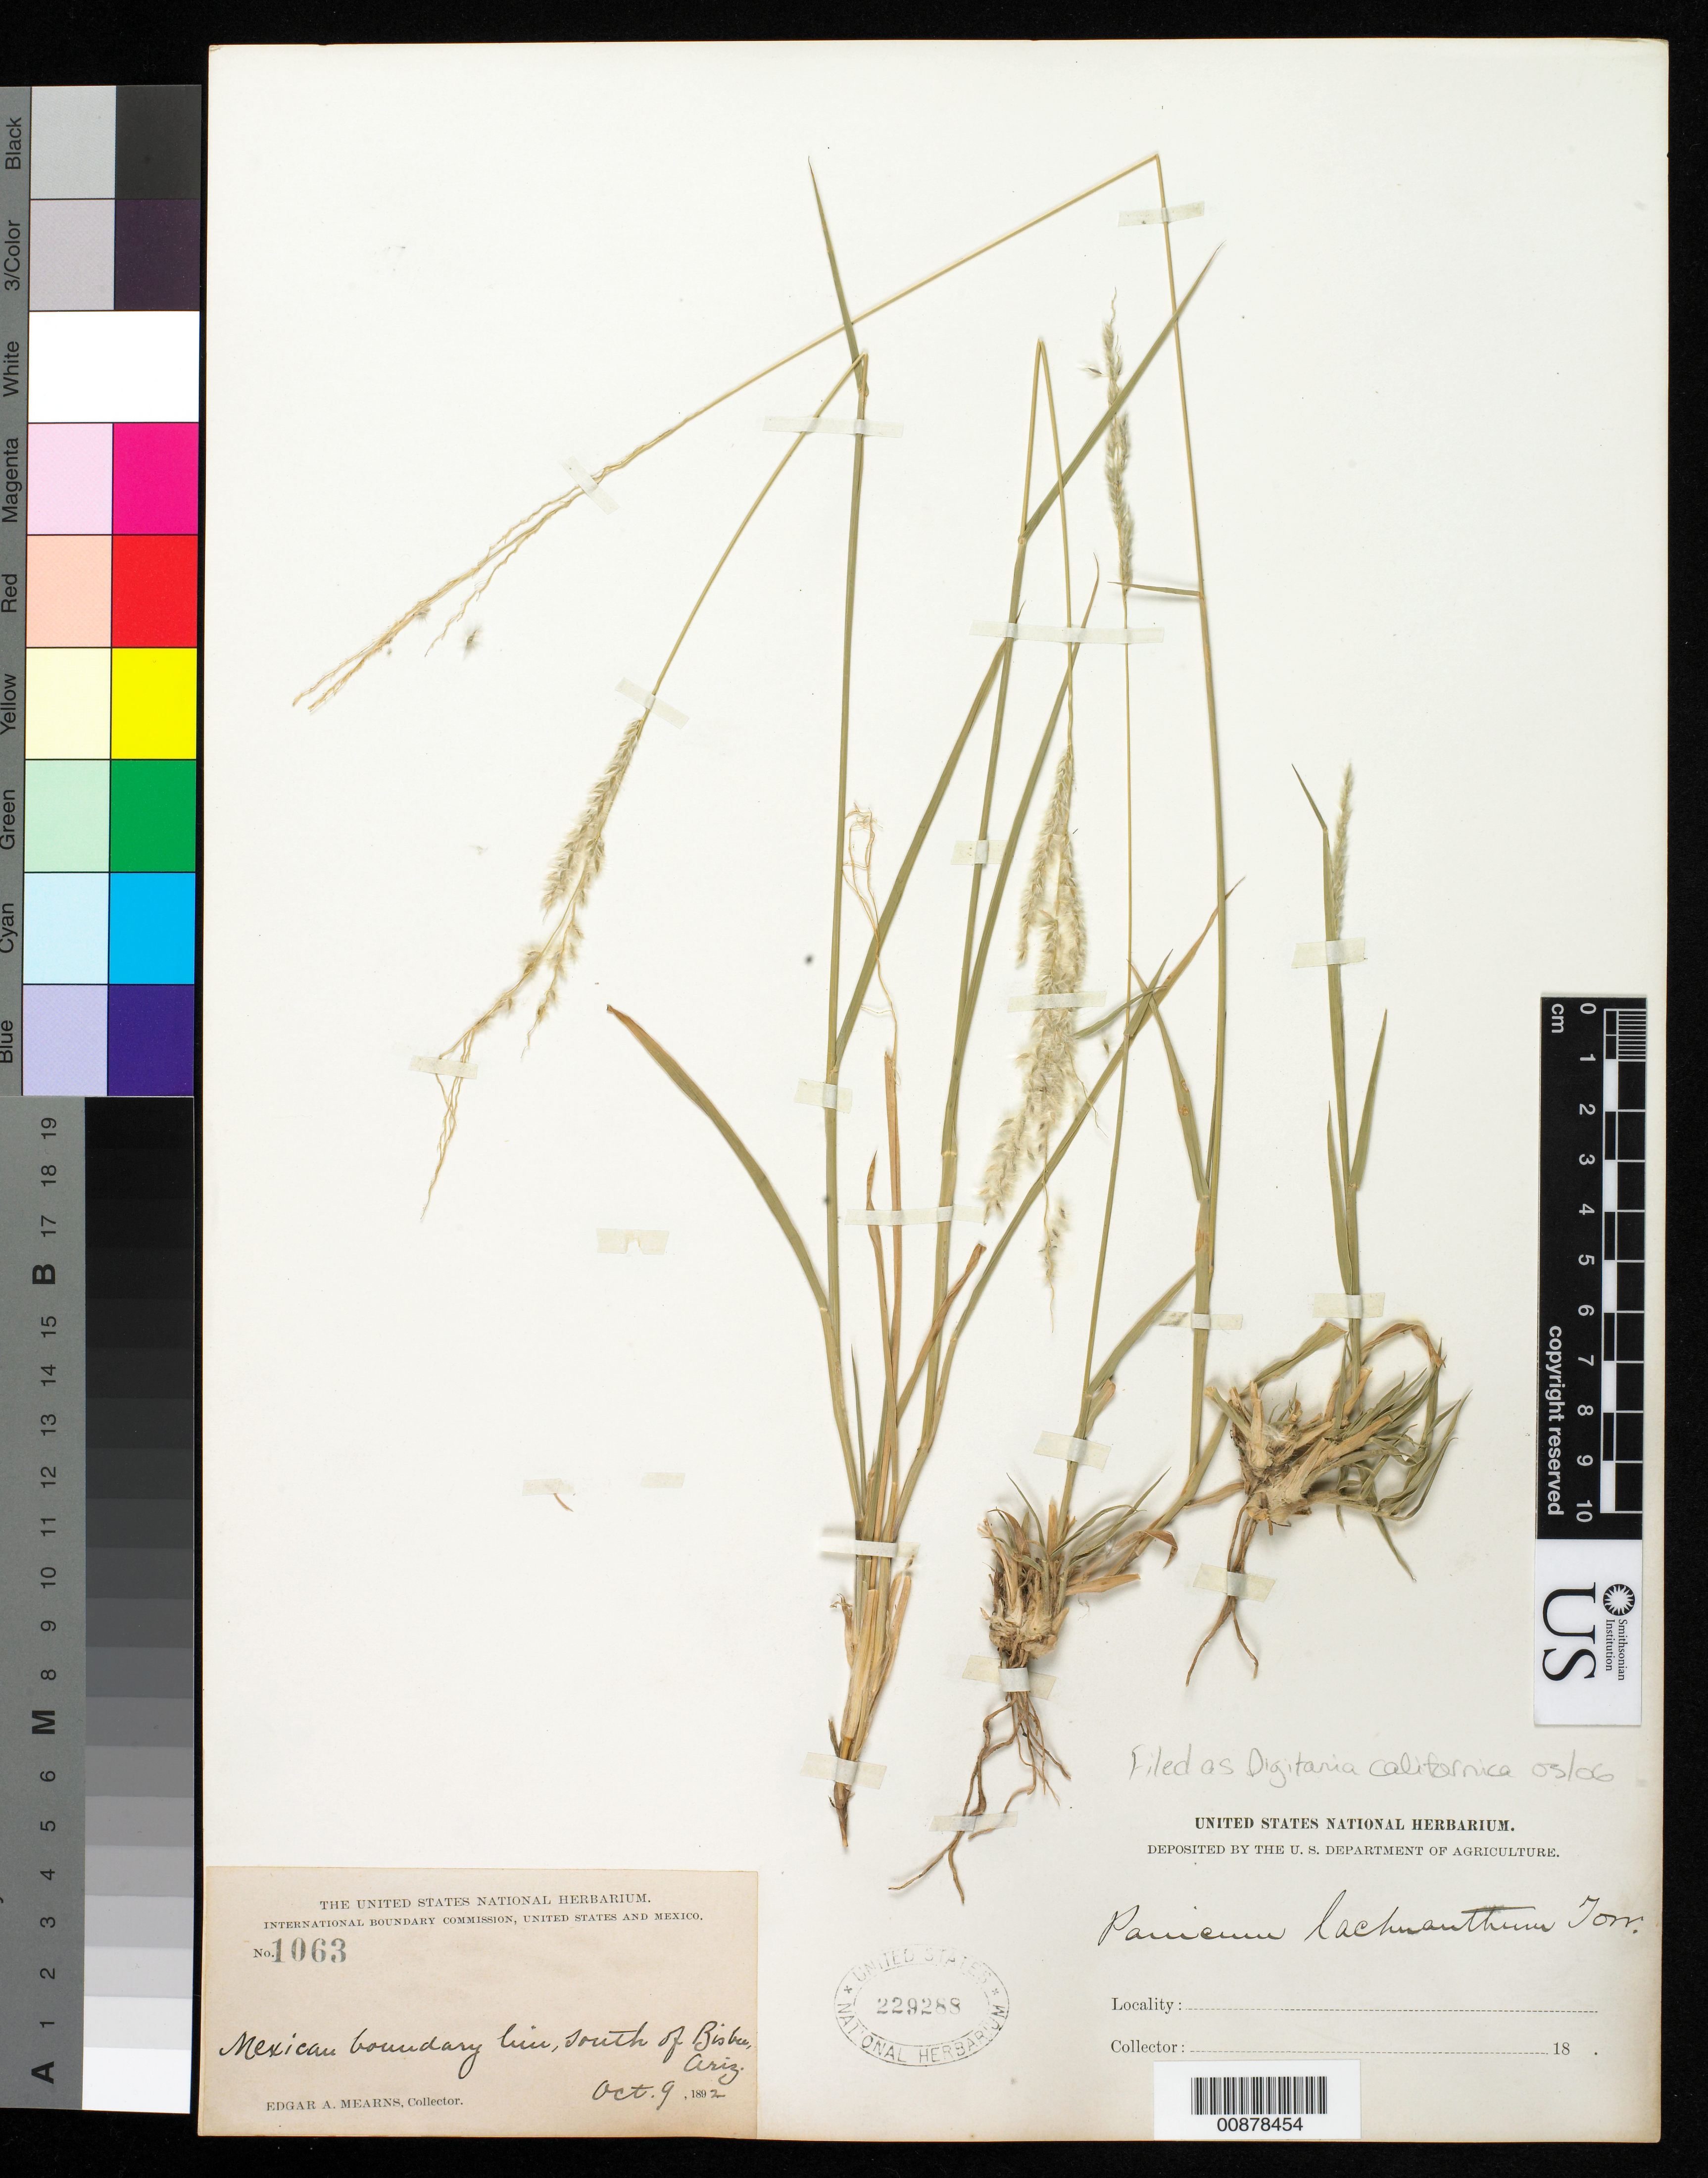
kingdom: Plantae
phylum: Tracheophyta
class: Liliopsida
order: Poales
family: Poaceae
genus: Digitaria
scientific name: Digitaria californica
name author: (Benth.) Henr.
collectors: E. A. Mearns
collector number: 1063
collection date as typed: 09 Oct 1892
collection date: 1892-10-09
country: United States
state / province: Arizona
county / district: Cochise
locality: Mexican Boundary Line, S of Bisbee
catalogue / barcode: US 229403